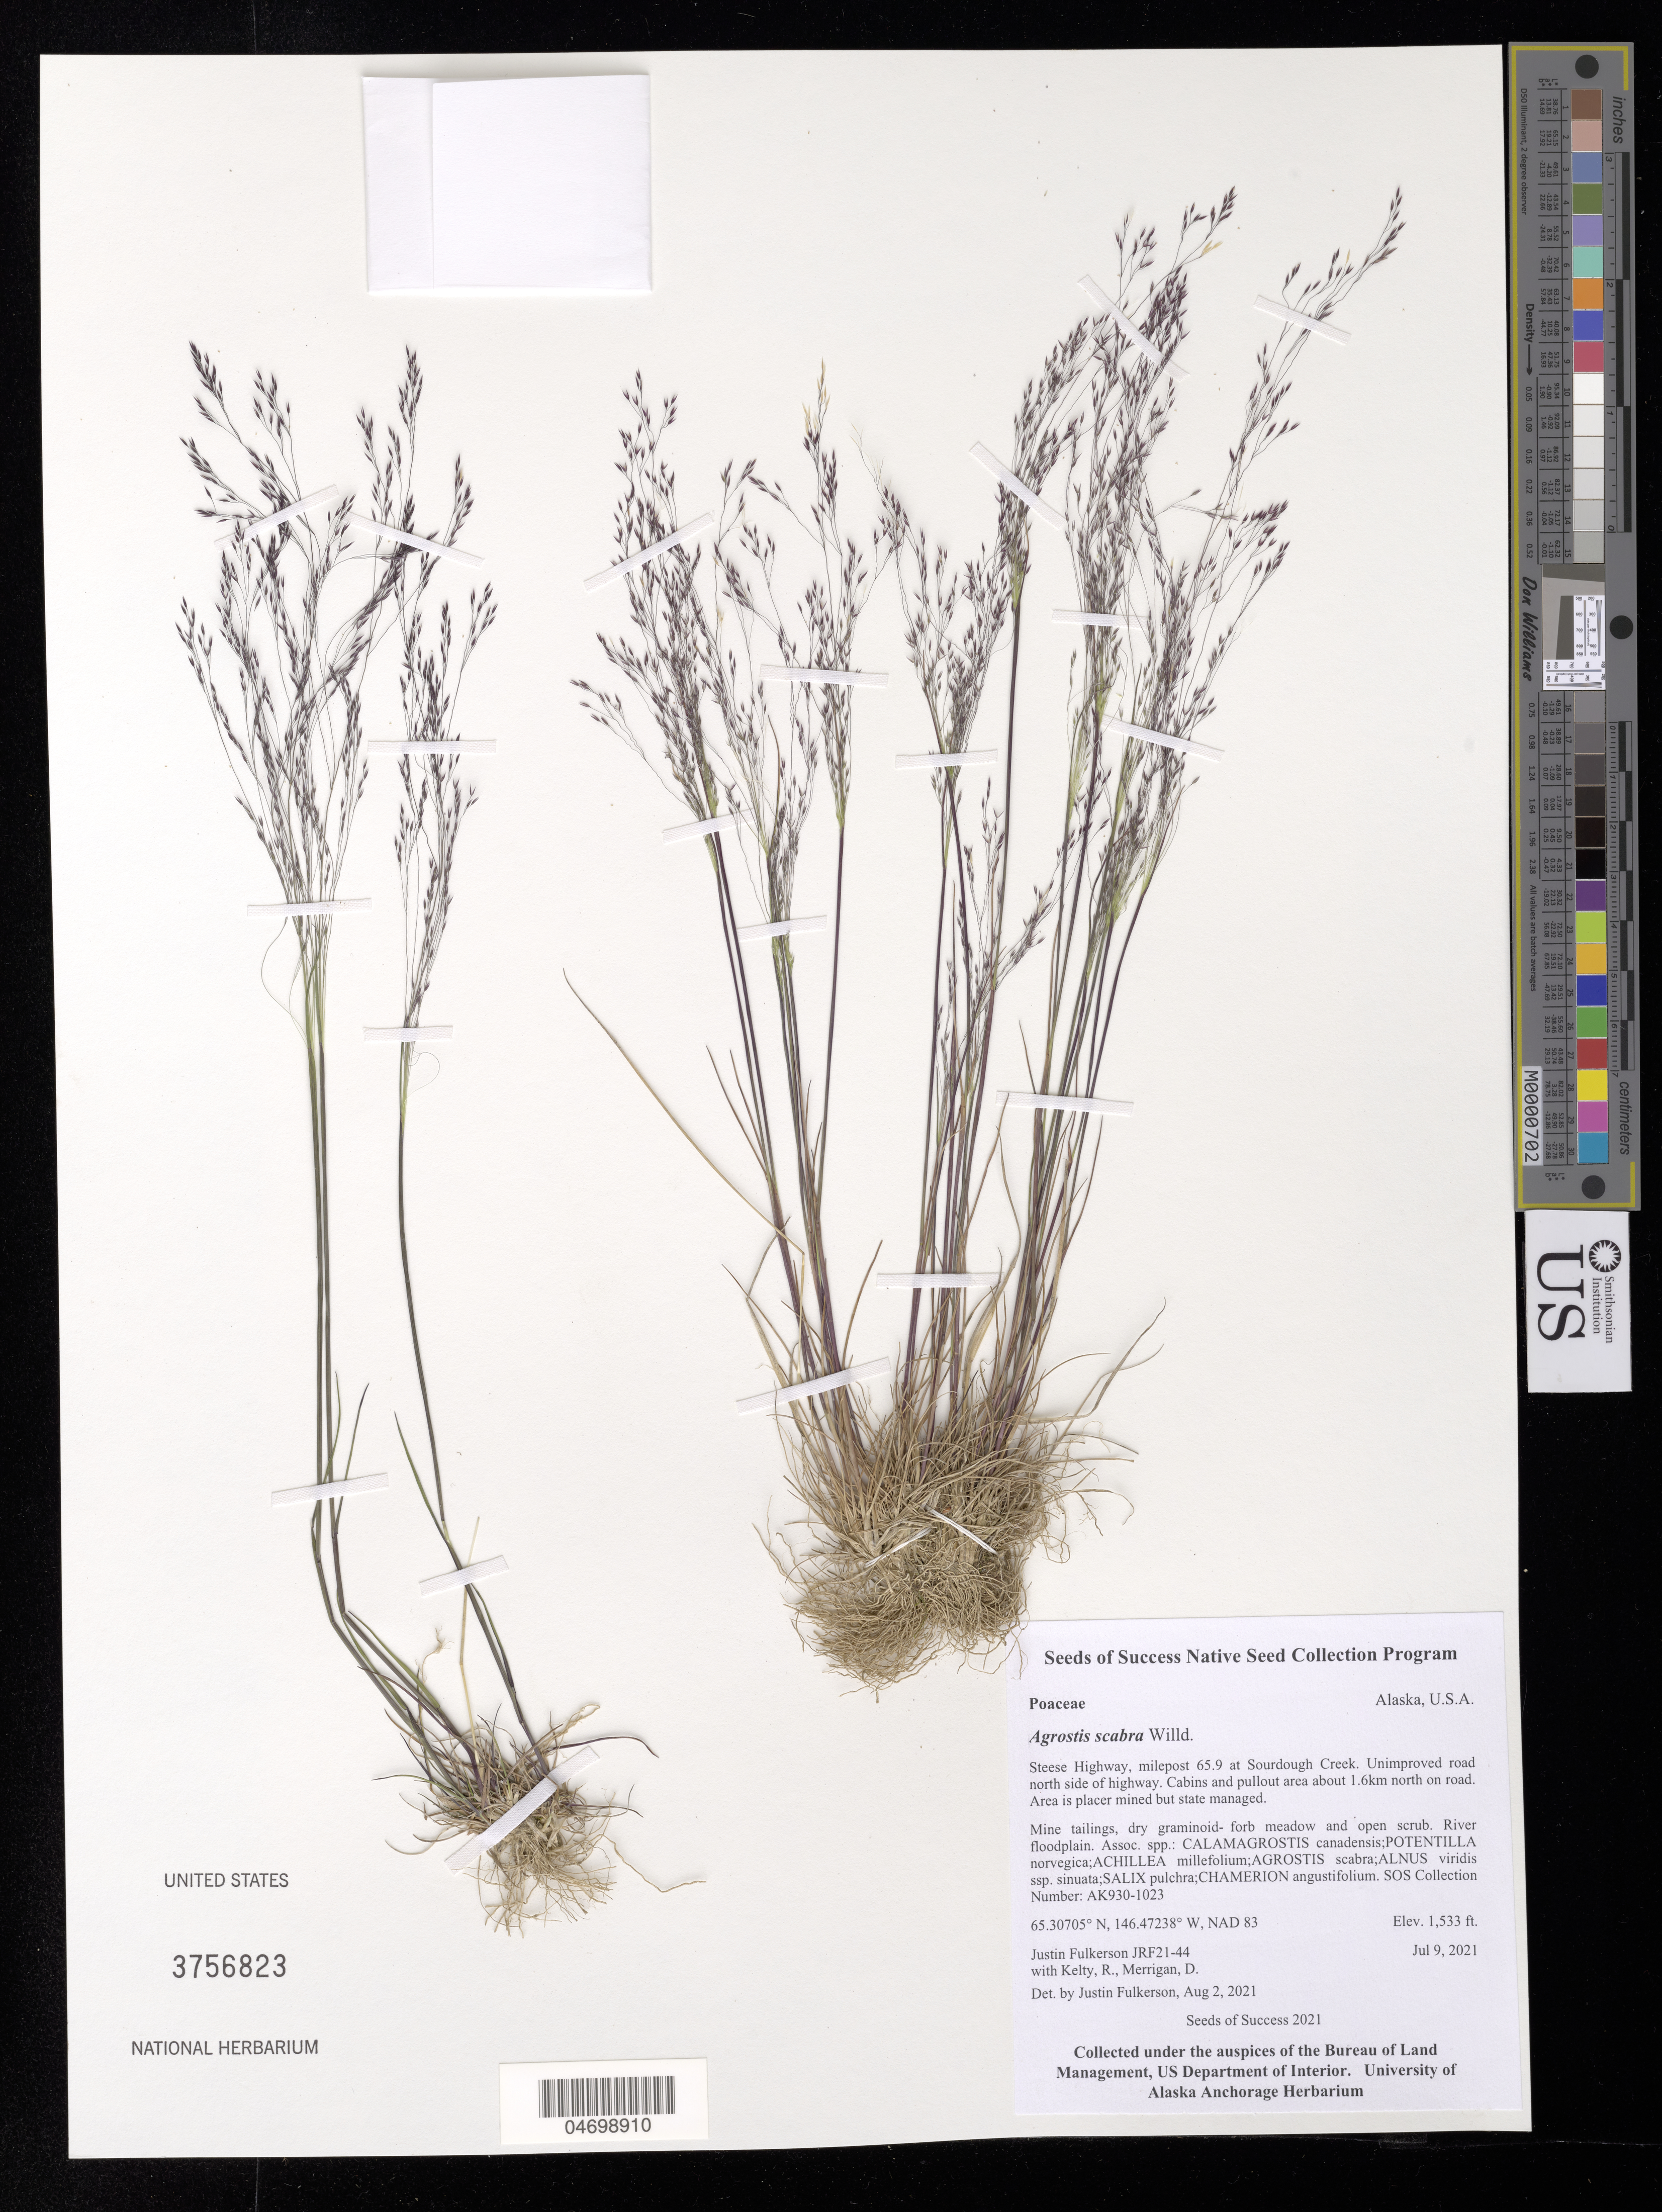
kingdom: Plantae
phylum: Tracheophyta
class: Liliopsida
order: Poales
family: Poaceae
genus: Agrostis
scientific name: Agrostis scabra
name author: Willd.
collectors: J. Fulkerson, R. Kelty & D. Merrigan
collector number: AK930-1023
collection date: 2021-07-09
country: United States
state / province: Alaska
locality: Steese Hwy, milepost 65.9 at Sourdough Creek.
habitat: Dry gaminoid-forb meadow and open scrub. River floodplain. With Agrostis scabra, Alnus viridis, Salix pulchra, etc.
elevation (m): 467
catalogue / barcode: US 3756823